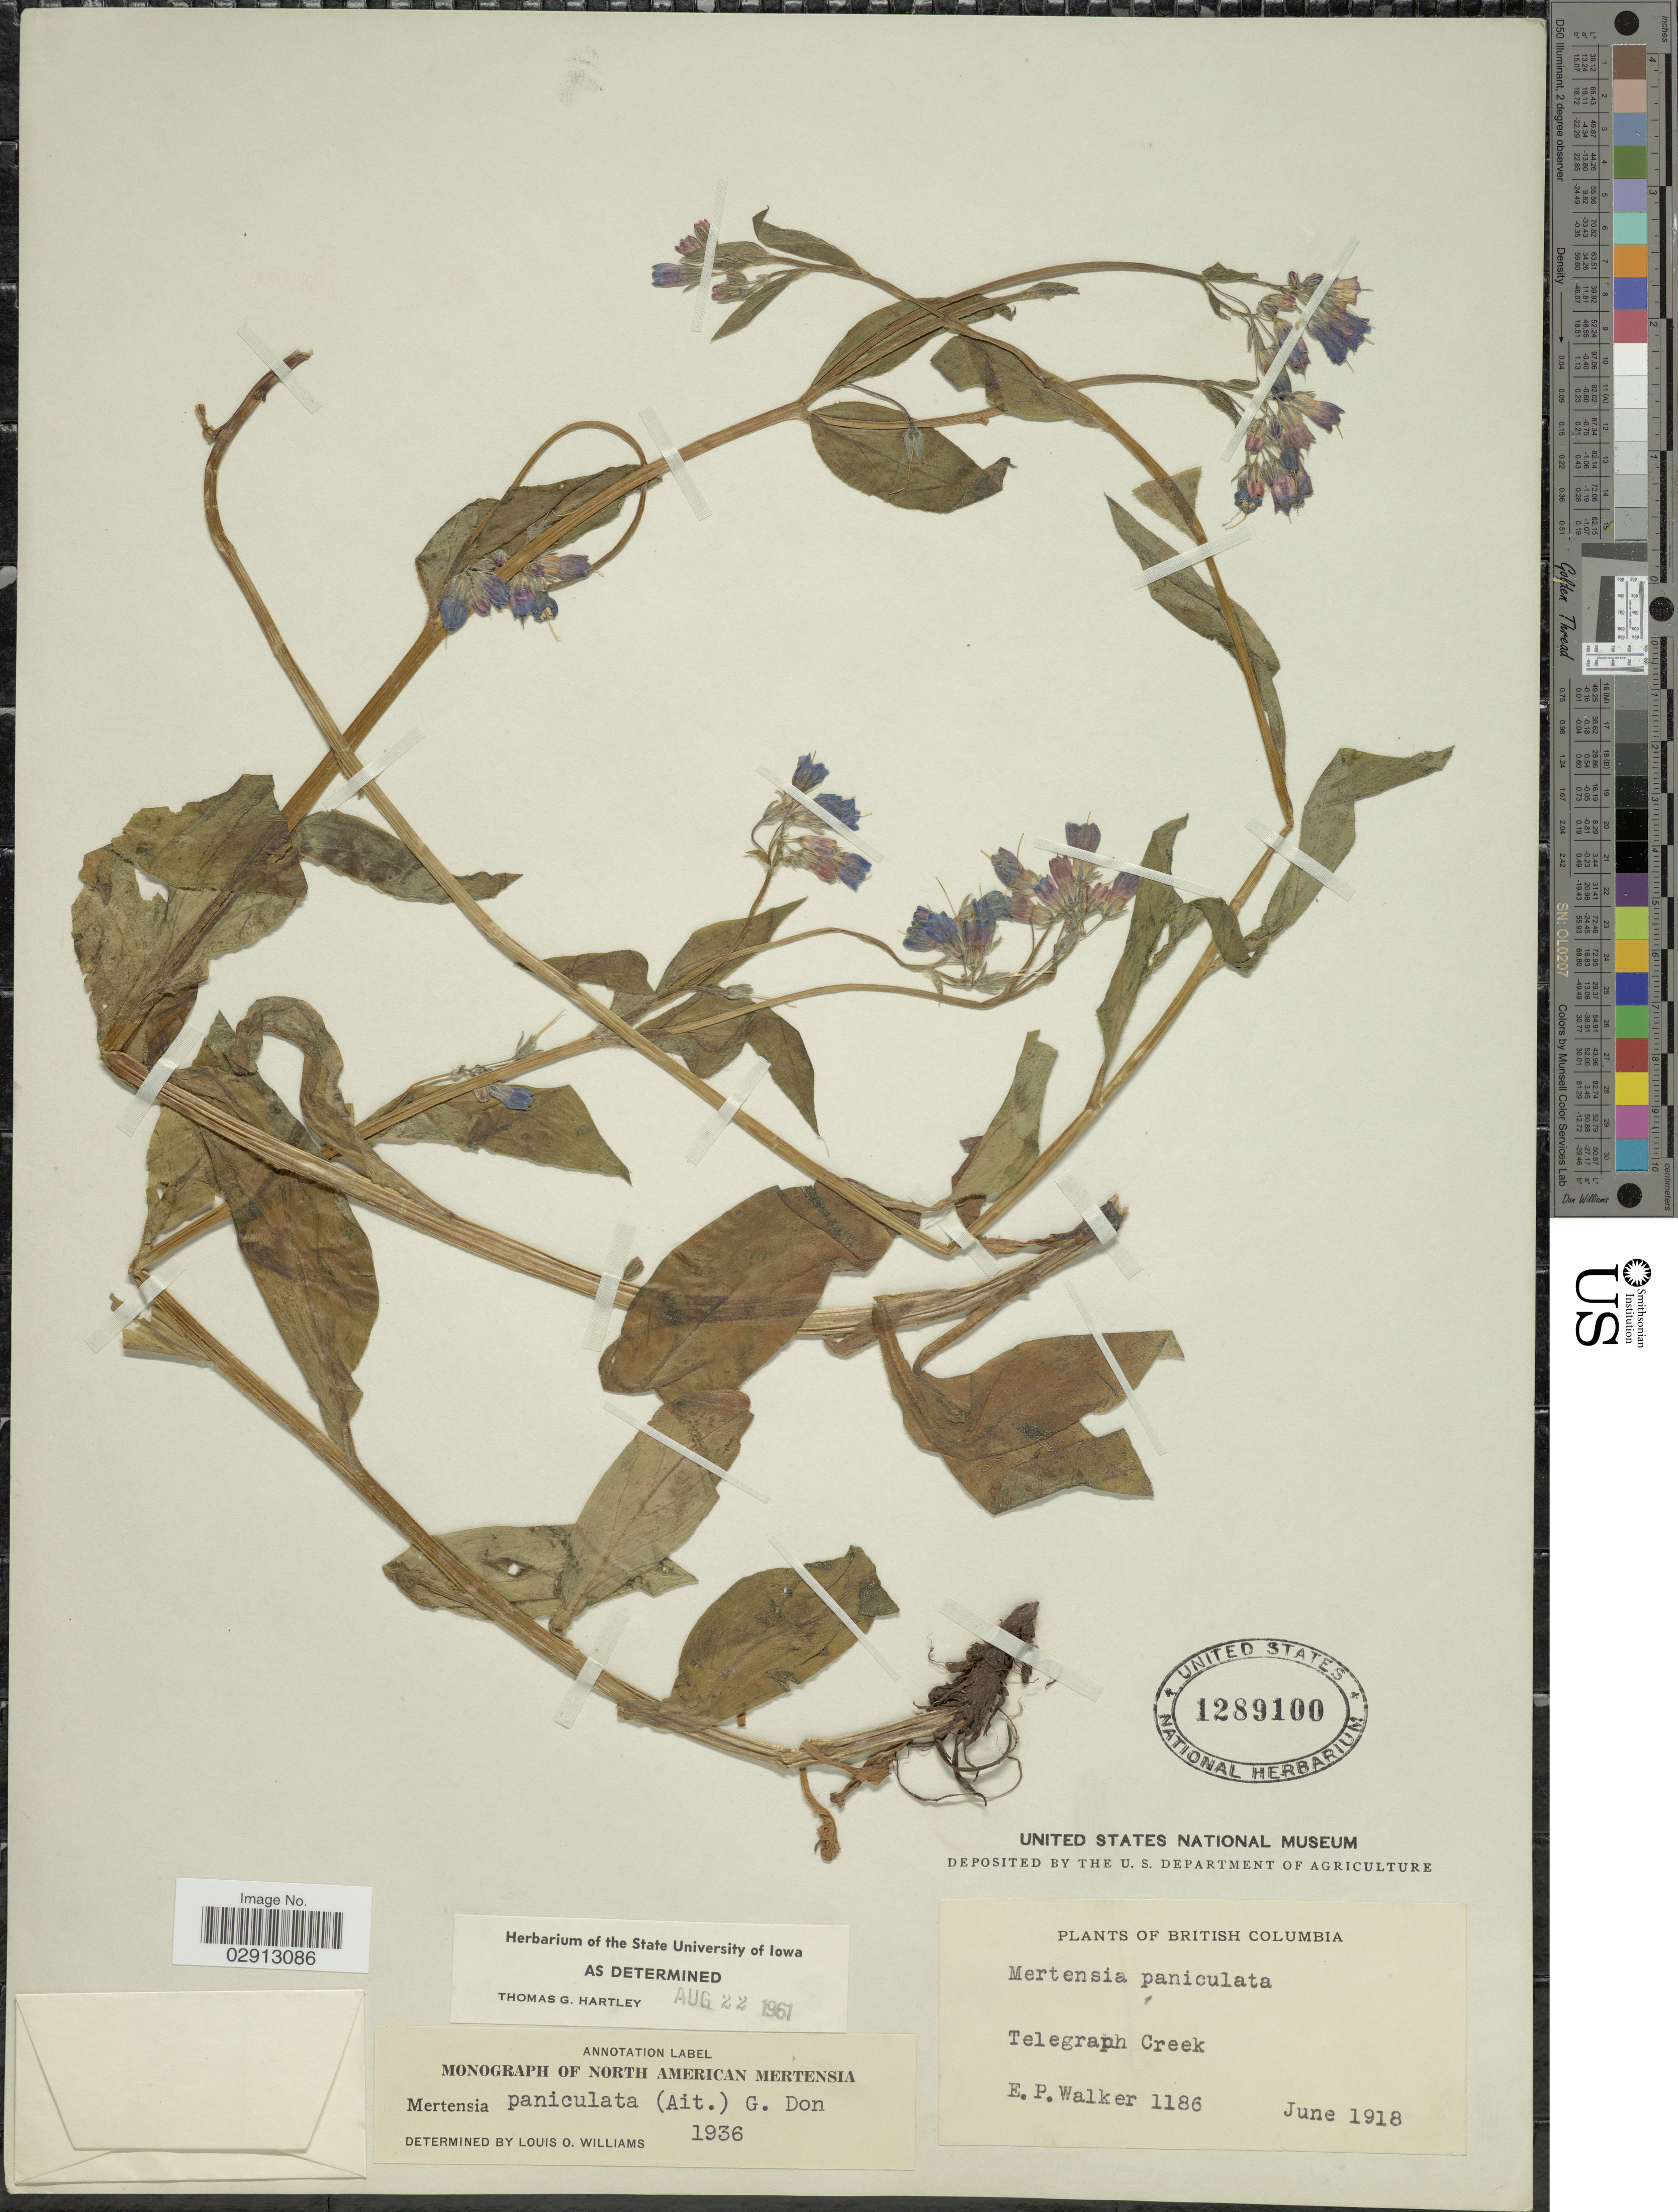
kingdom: Plantae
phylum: Tracheophyta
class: Magnoliopsida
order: Boraginales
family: Boraginaceae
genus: Mertensia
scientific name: Mertensia paniculata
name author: (Aiton) G. Don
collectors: E. Walker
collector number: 1186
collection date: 1918-06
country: Canada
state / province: British Columbia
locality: Telegraph Creek.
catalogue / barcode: US 1289100